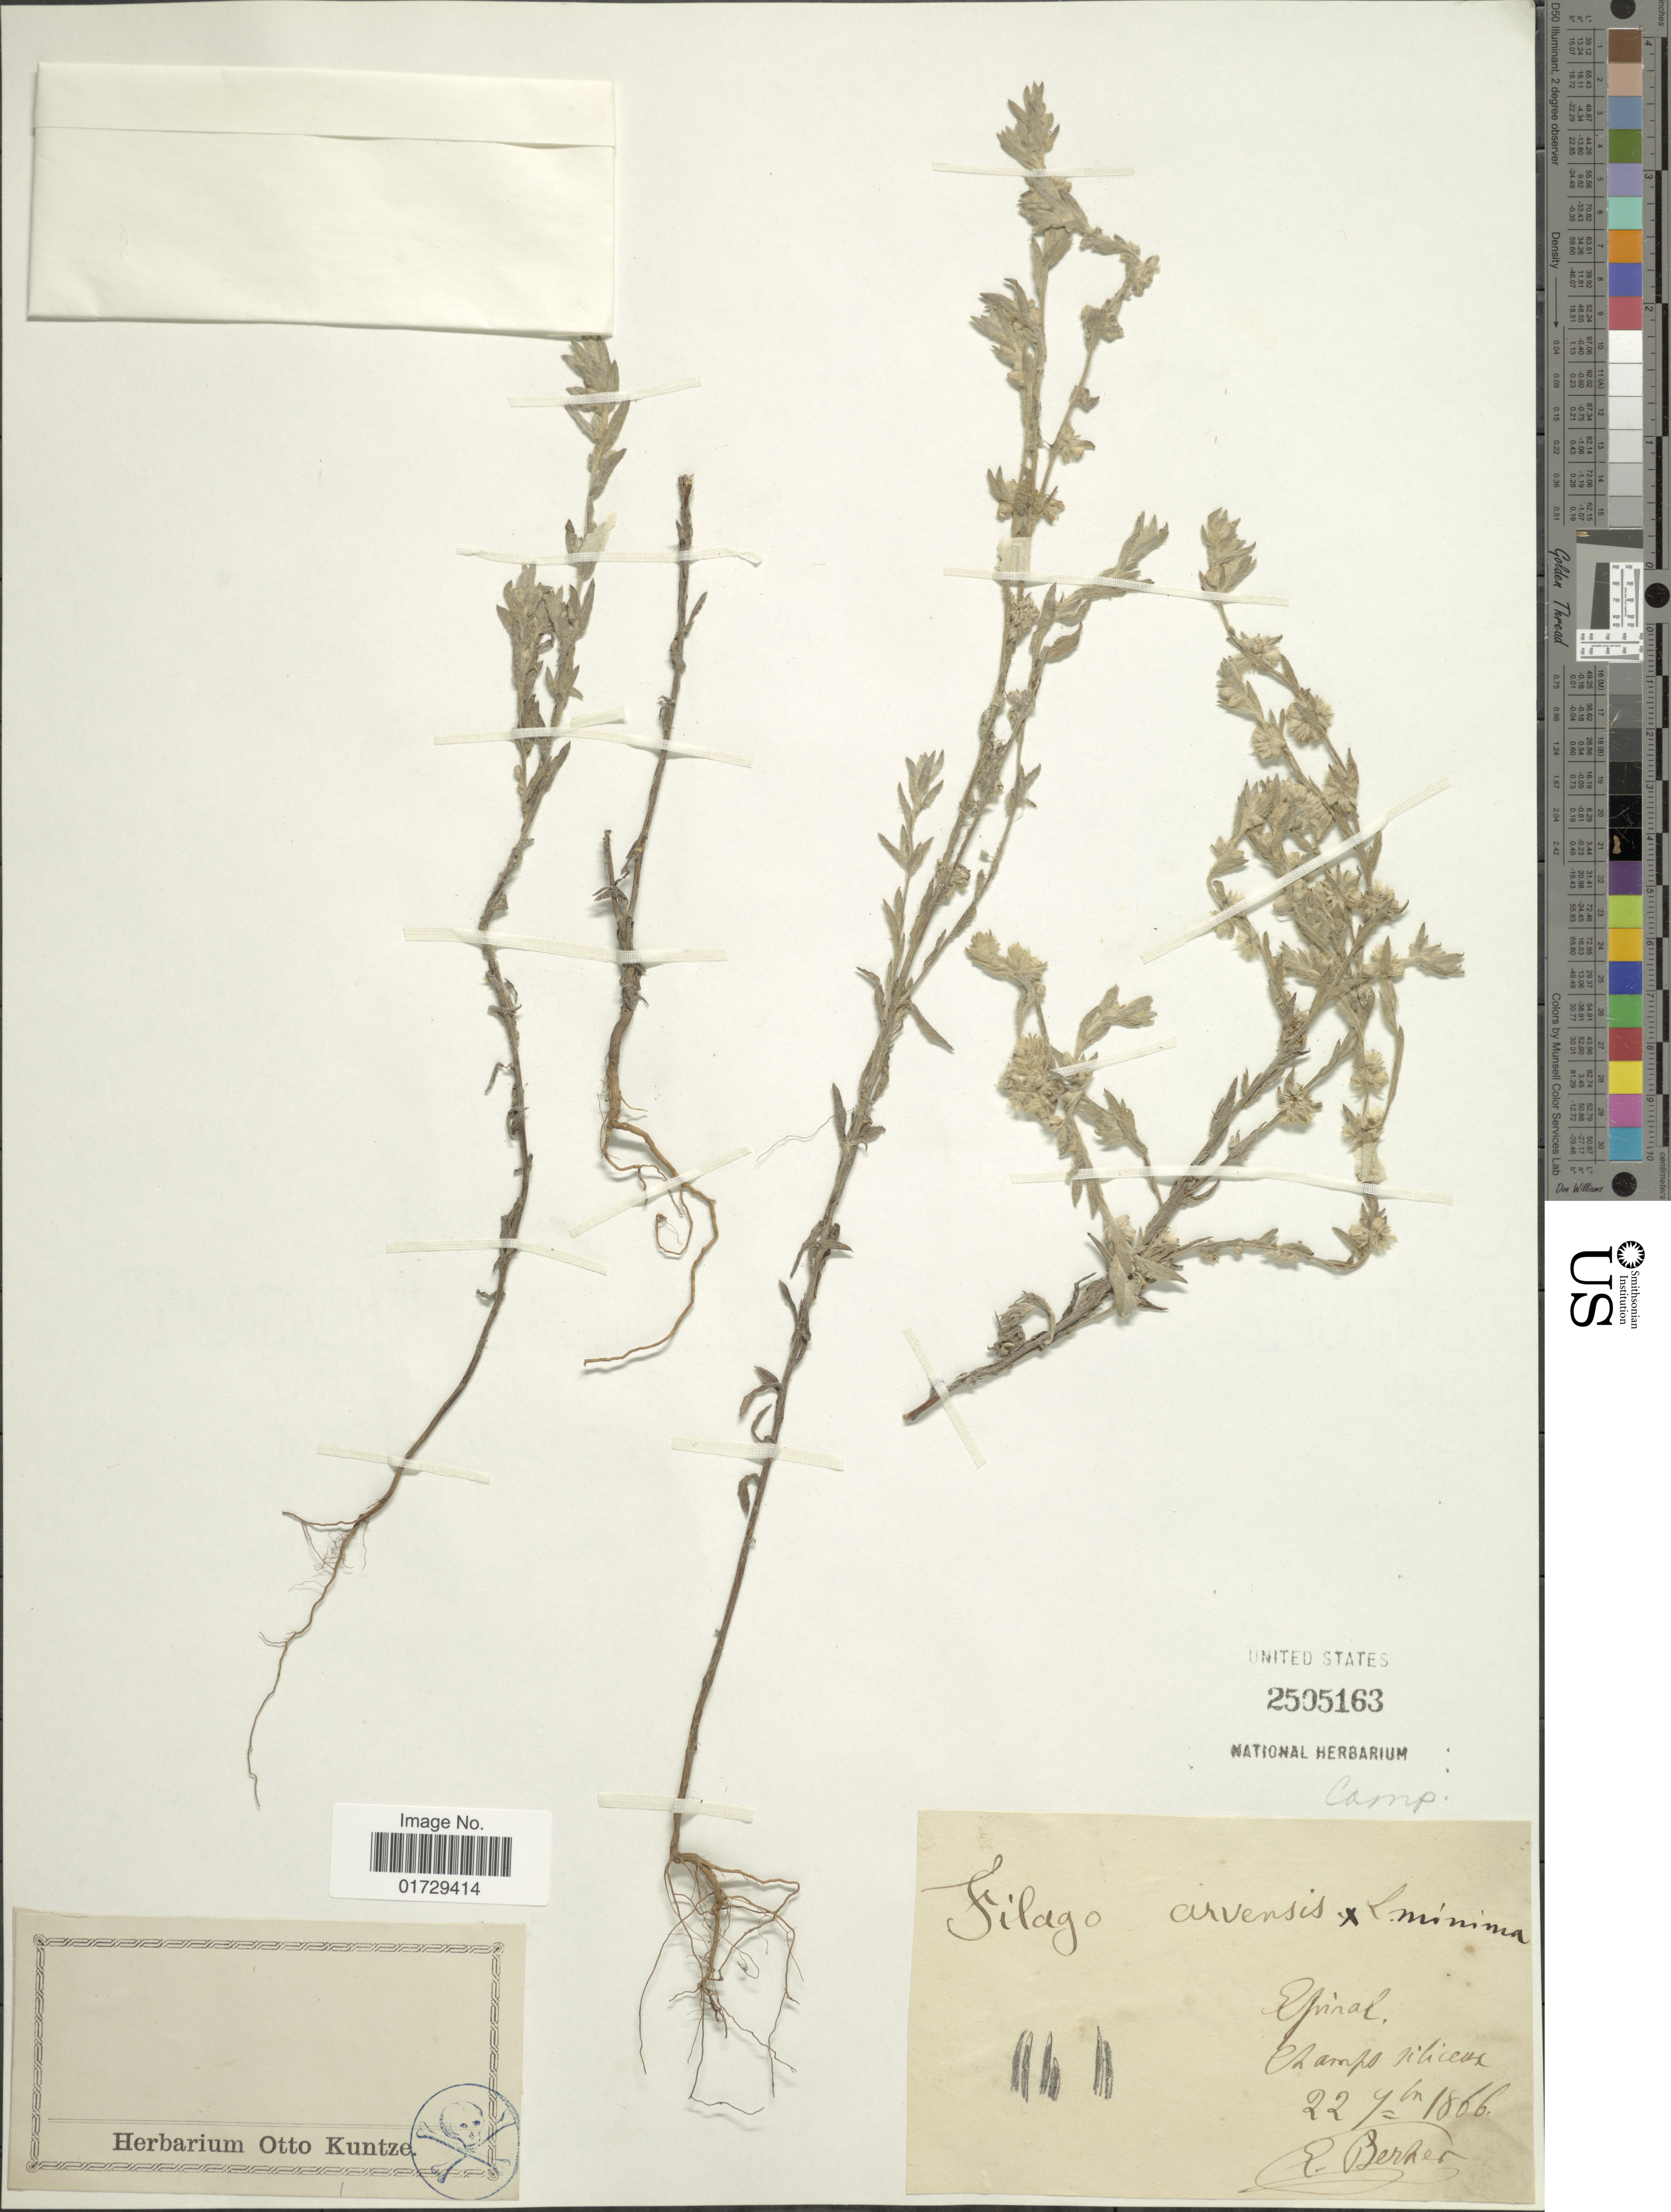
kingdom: Plantae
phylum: Tracheophyta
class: Magnoliopsida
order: Asterales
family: Asteraceae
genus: Filago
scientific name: Filago arvensis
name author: L.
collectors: E. Berher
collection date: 1866-07-22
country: France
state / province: Grand Est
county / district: Vosges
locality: Chanos Silicon [interpreted]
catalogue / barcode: US 2505163